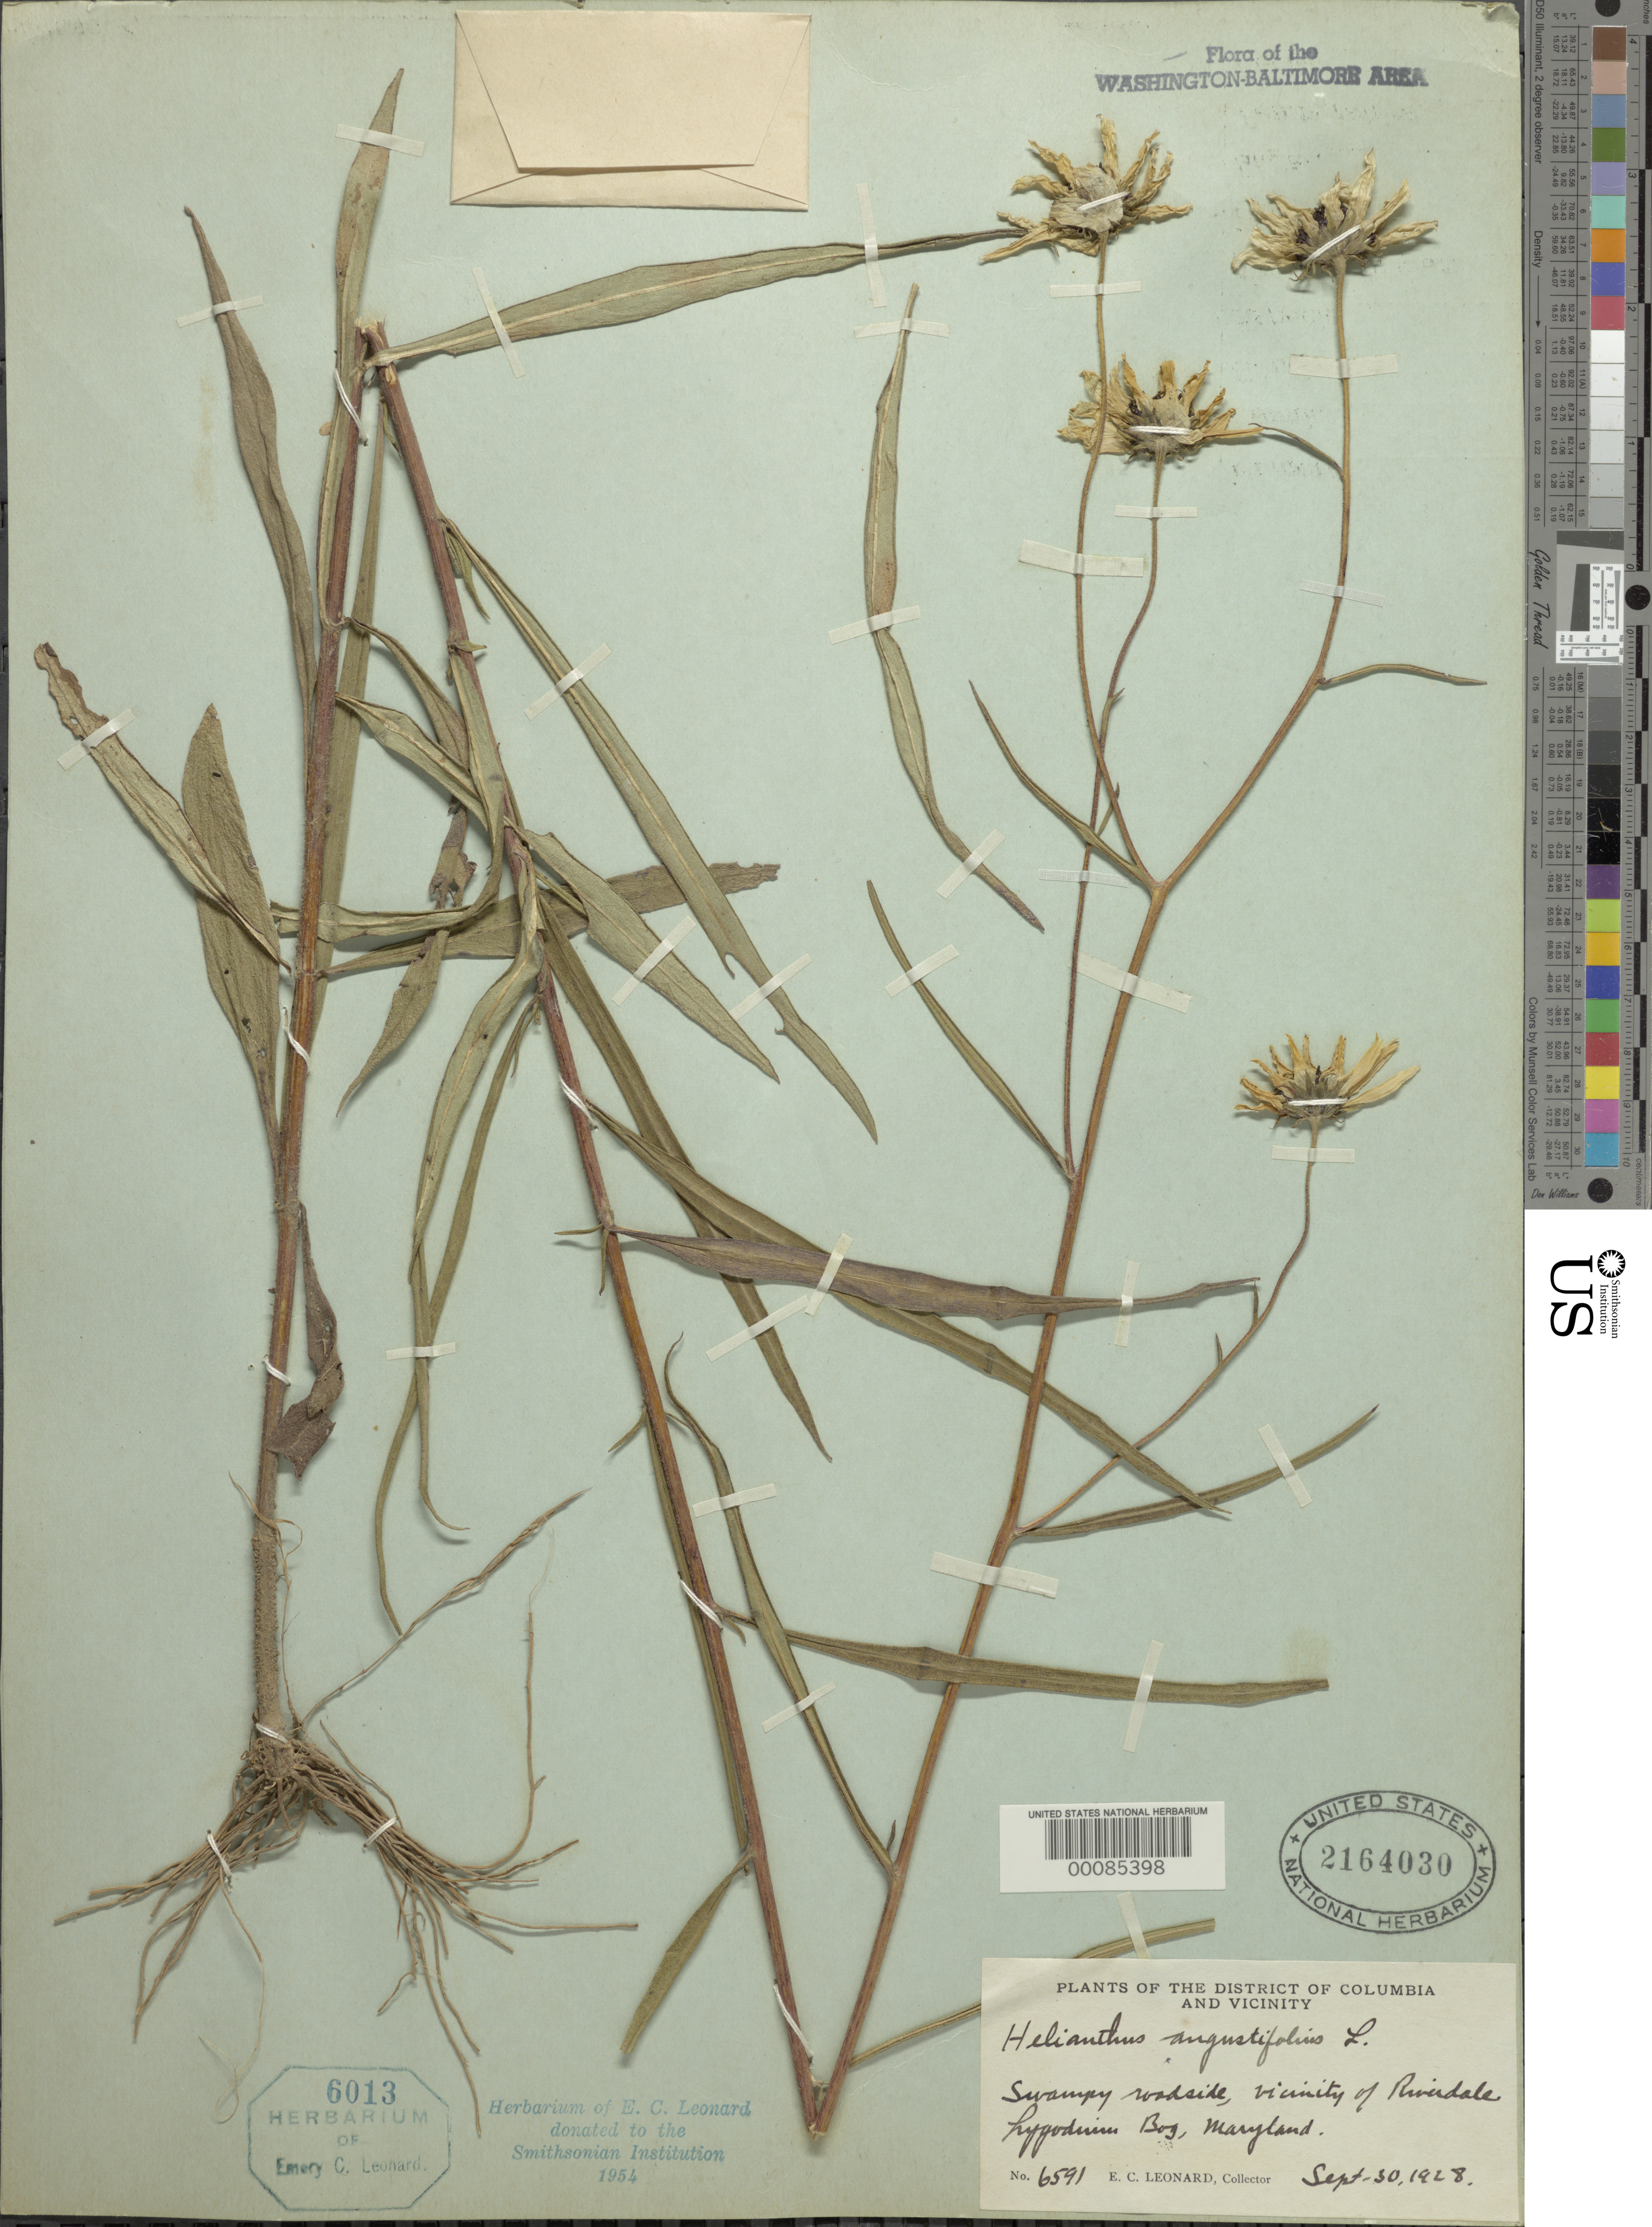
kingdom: Plantae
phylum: Tracheophyta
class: Magnoliopsida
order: Asterales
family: Asteraceae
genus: Helianthus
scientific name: Helianthus angustifolius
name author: L.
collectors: E. C. Leonard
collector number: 6591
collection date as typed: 30 Sep 1928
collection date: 1928-09-30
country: United States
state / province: Maryland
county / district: Prince George's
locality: Riverdale Lygodium Bog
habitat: Swampy roadside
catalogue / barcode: US 2164030